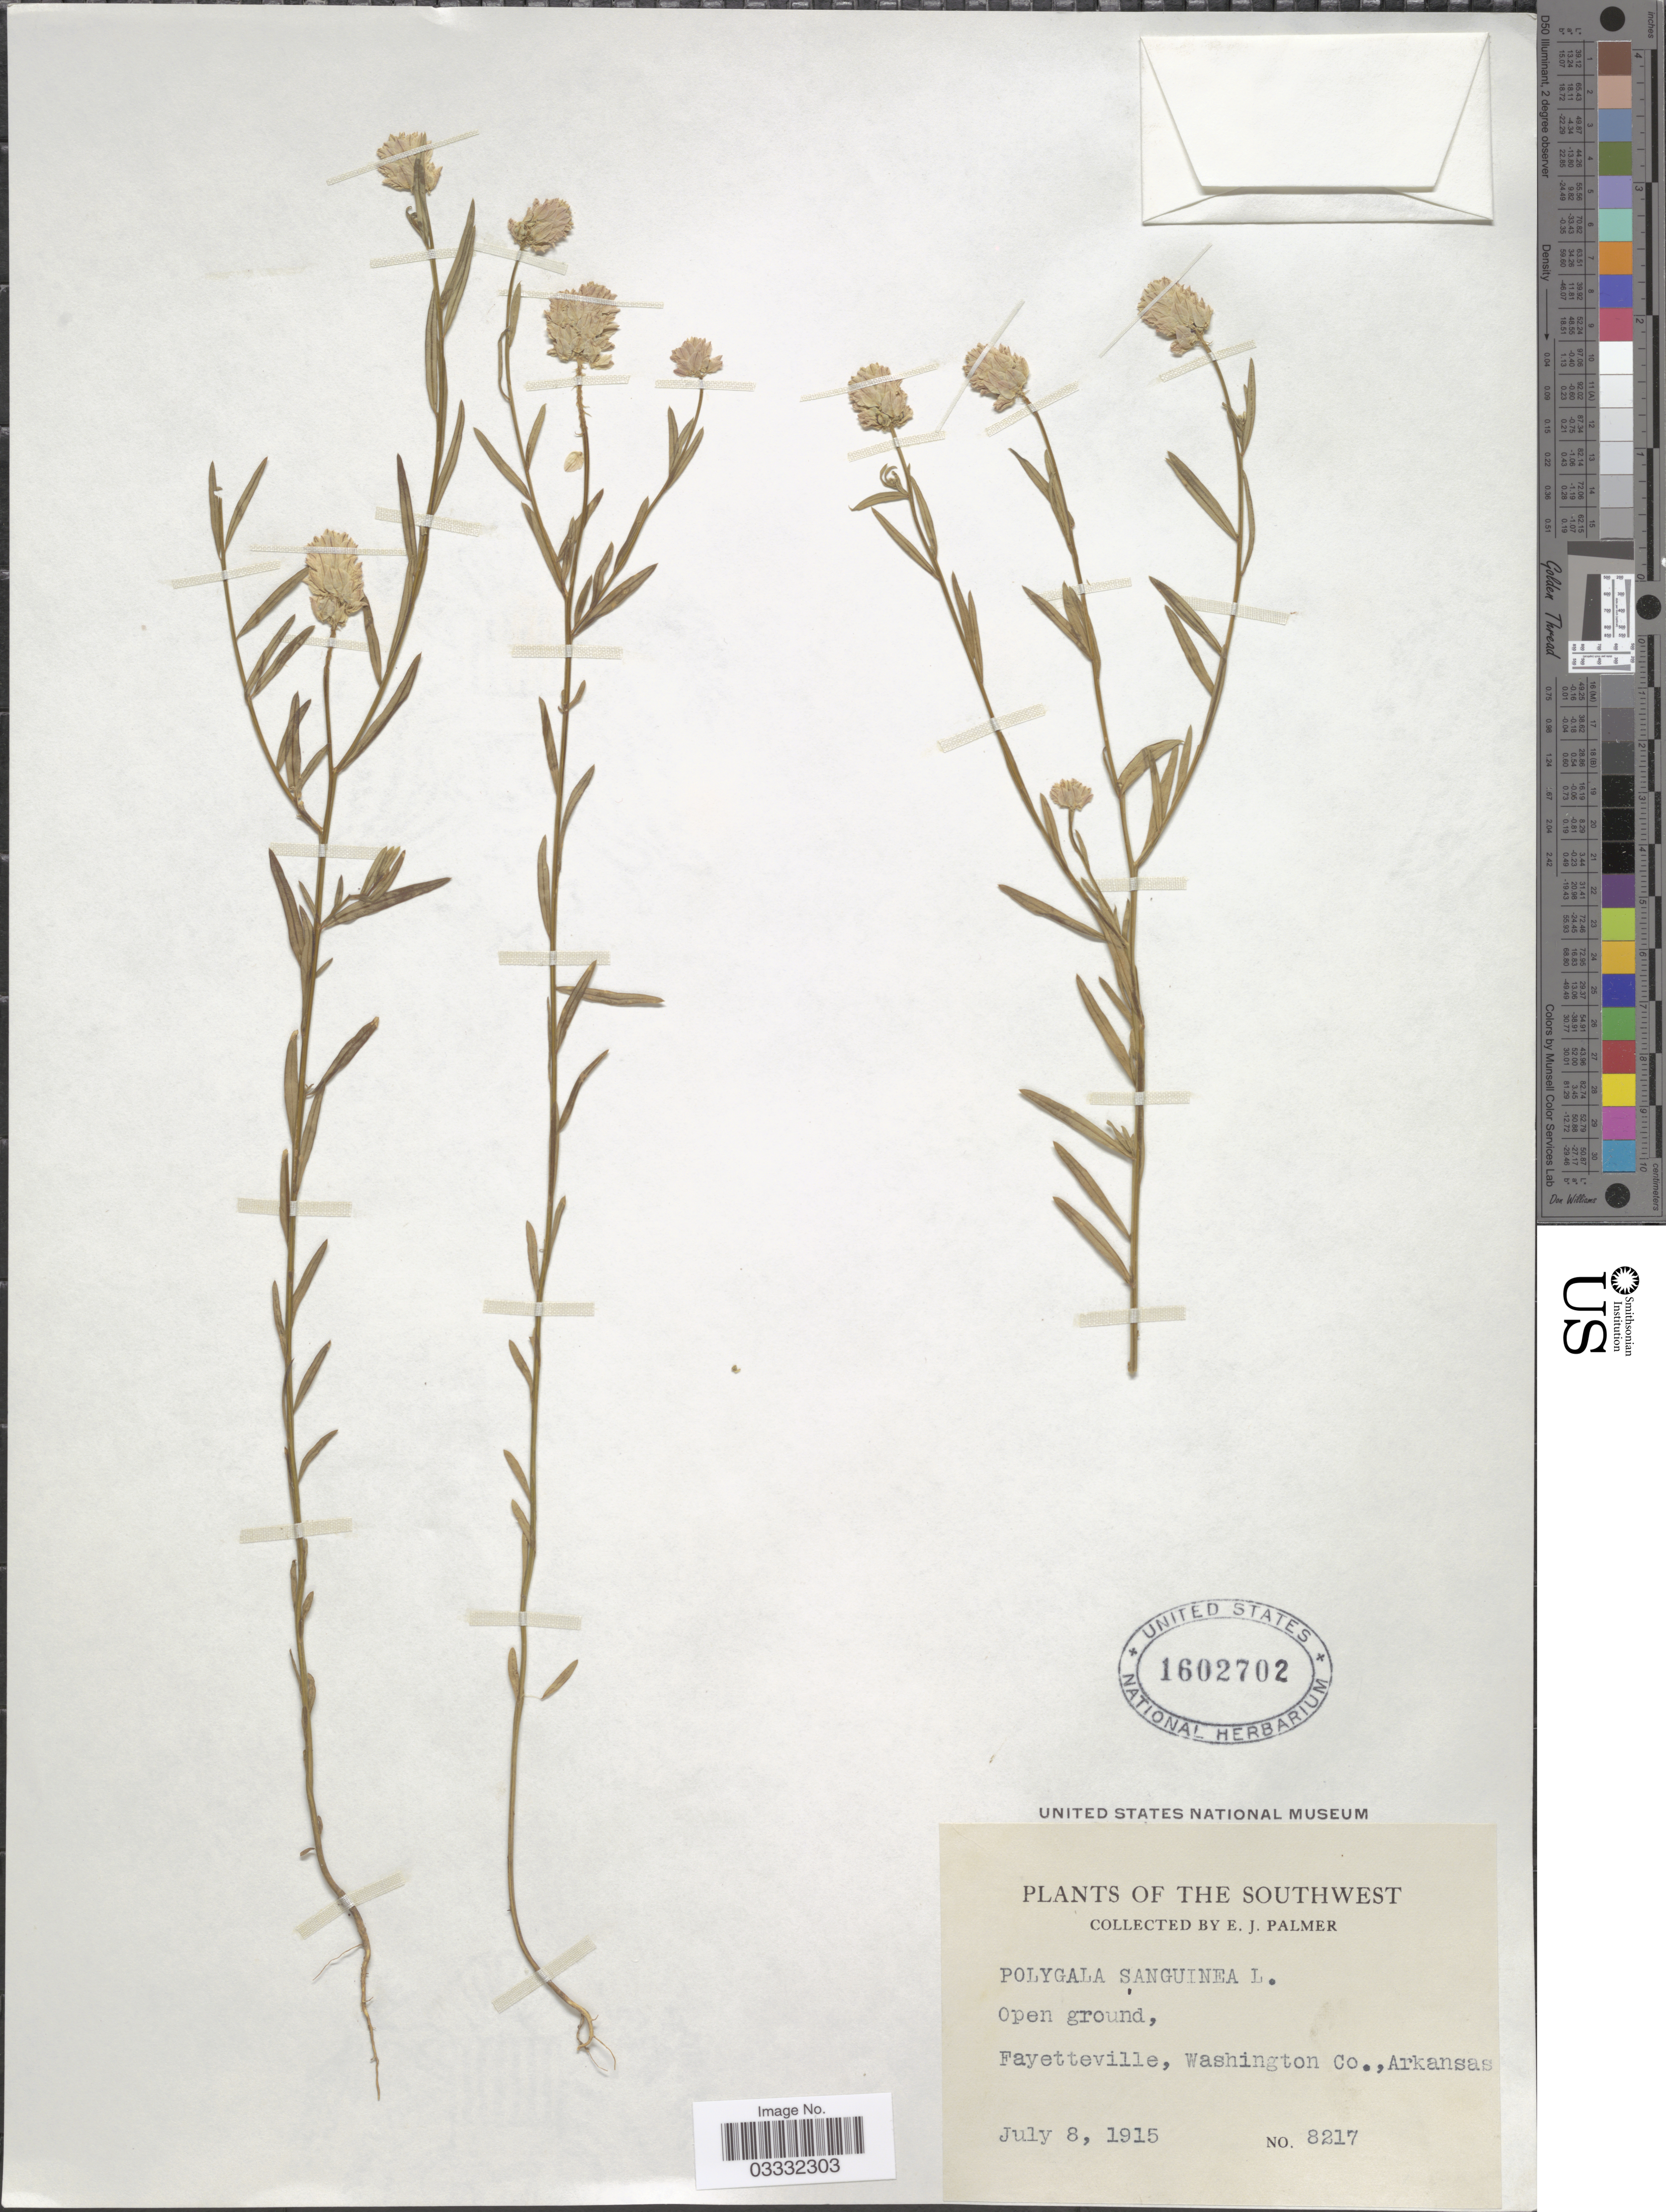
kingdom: Plantae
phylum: Tracheophyta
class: Magnoliopsida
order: Fabales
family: Polygalaceae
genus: Polygala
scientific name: Polygala sanguinea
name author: L.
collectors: E. J. Palmer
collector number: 8217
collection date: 1915-07-08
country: United States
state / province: Arkansas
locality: The Southwest. Fayetteville, Washington Co.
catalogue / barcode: US 1602702